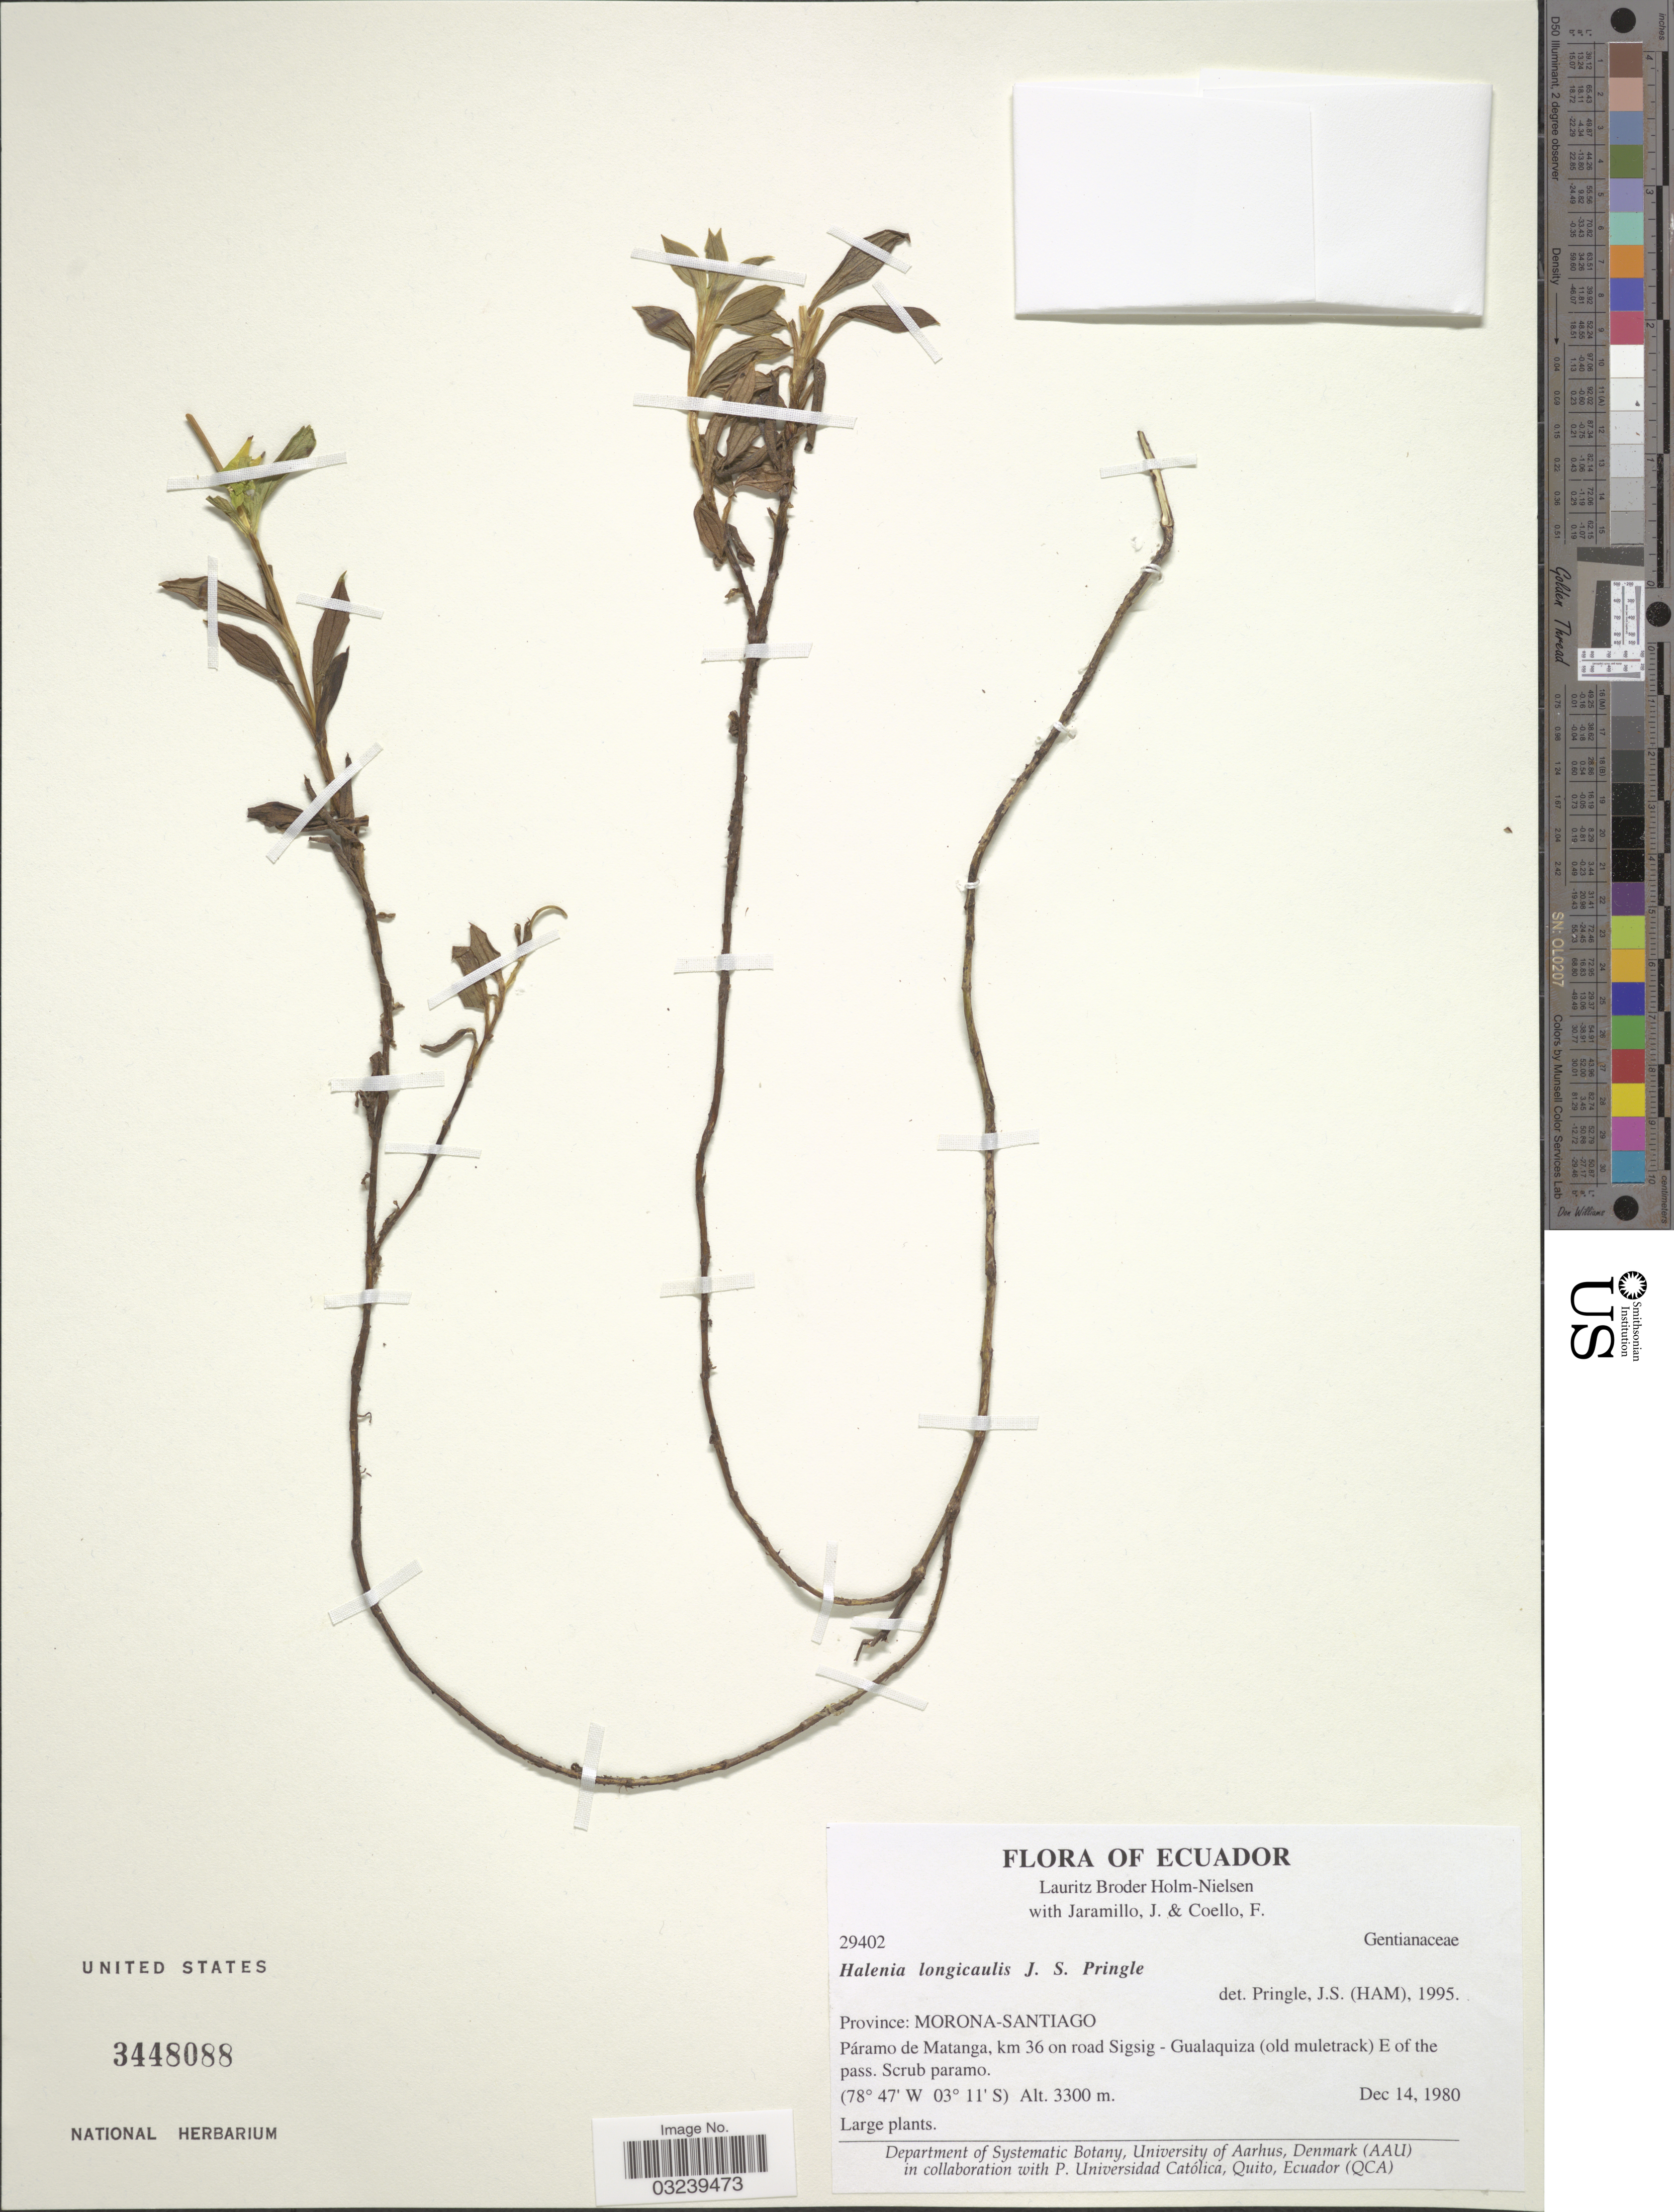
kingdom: Plantae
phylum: Tracheophyta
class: Magnoliopsida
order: Gentianales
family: Gentianaceae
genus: Halenia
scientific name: Halenia longicaulis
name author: J.S. Pringle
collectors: L. B. Holm-Nielsen, J. Jaramillo & F. Coello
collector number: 29402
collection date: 1980-12-14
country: Ecuador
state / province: Morona-Santiago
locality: Páramo de Matanga, km 36 on road Sigsig - Gualaquiza (old muletrack) E of the pass.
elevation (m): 3300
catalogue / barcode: US 3448088